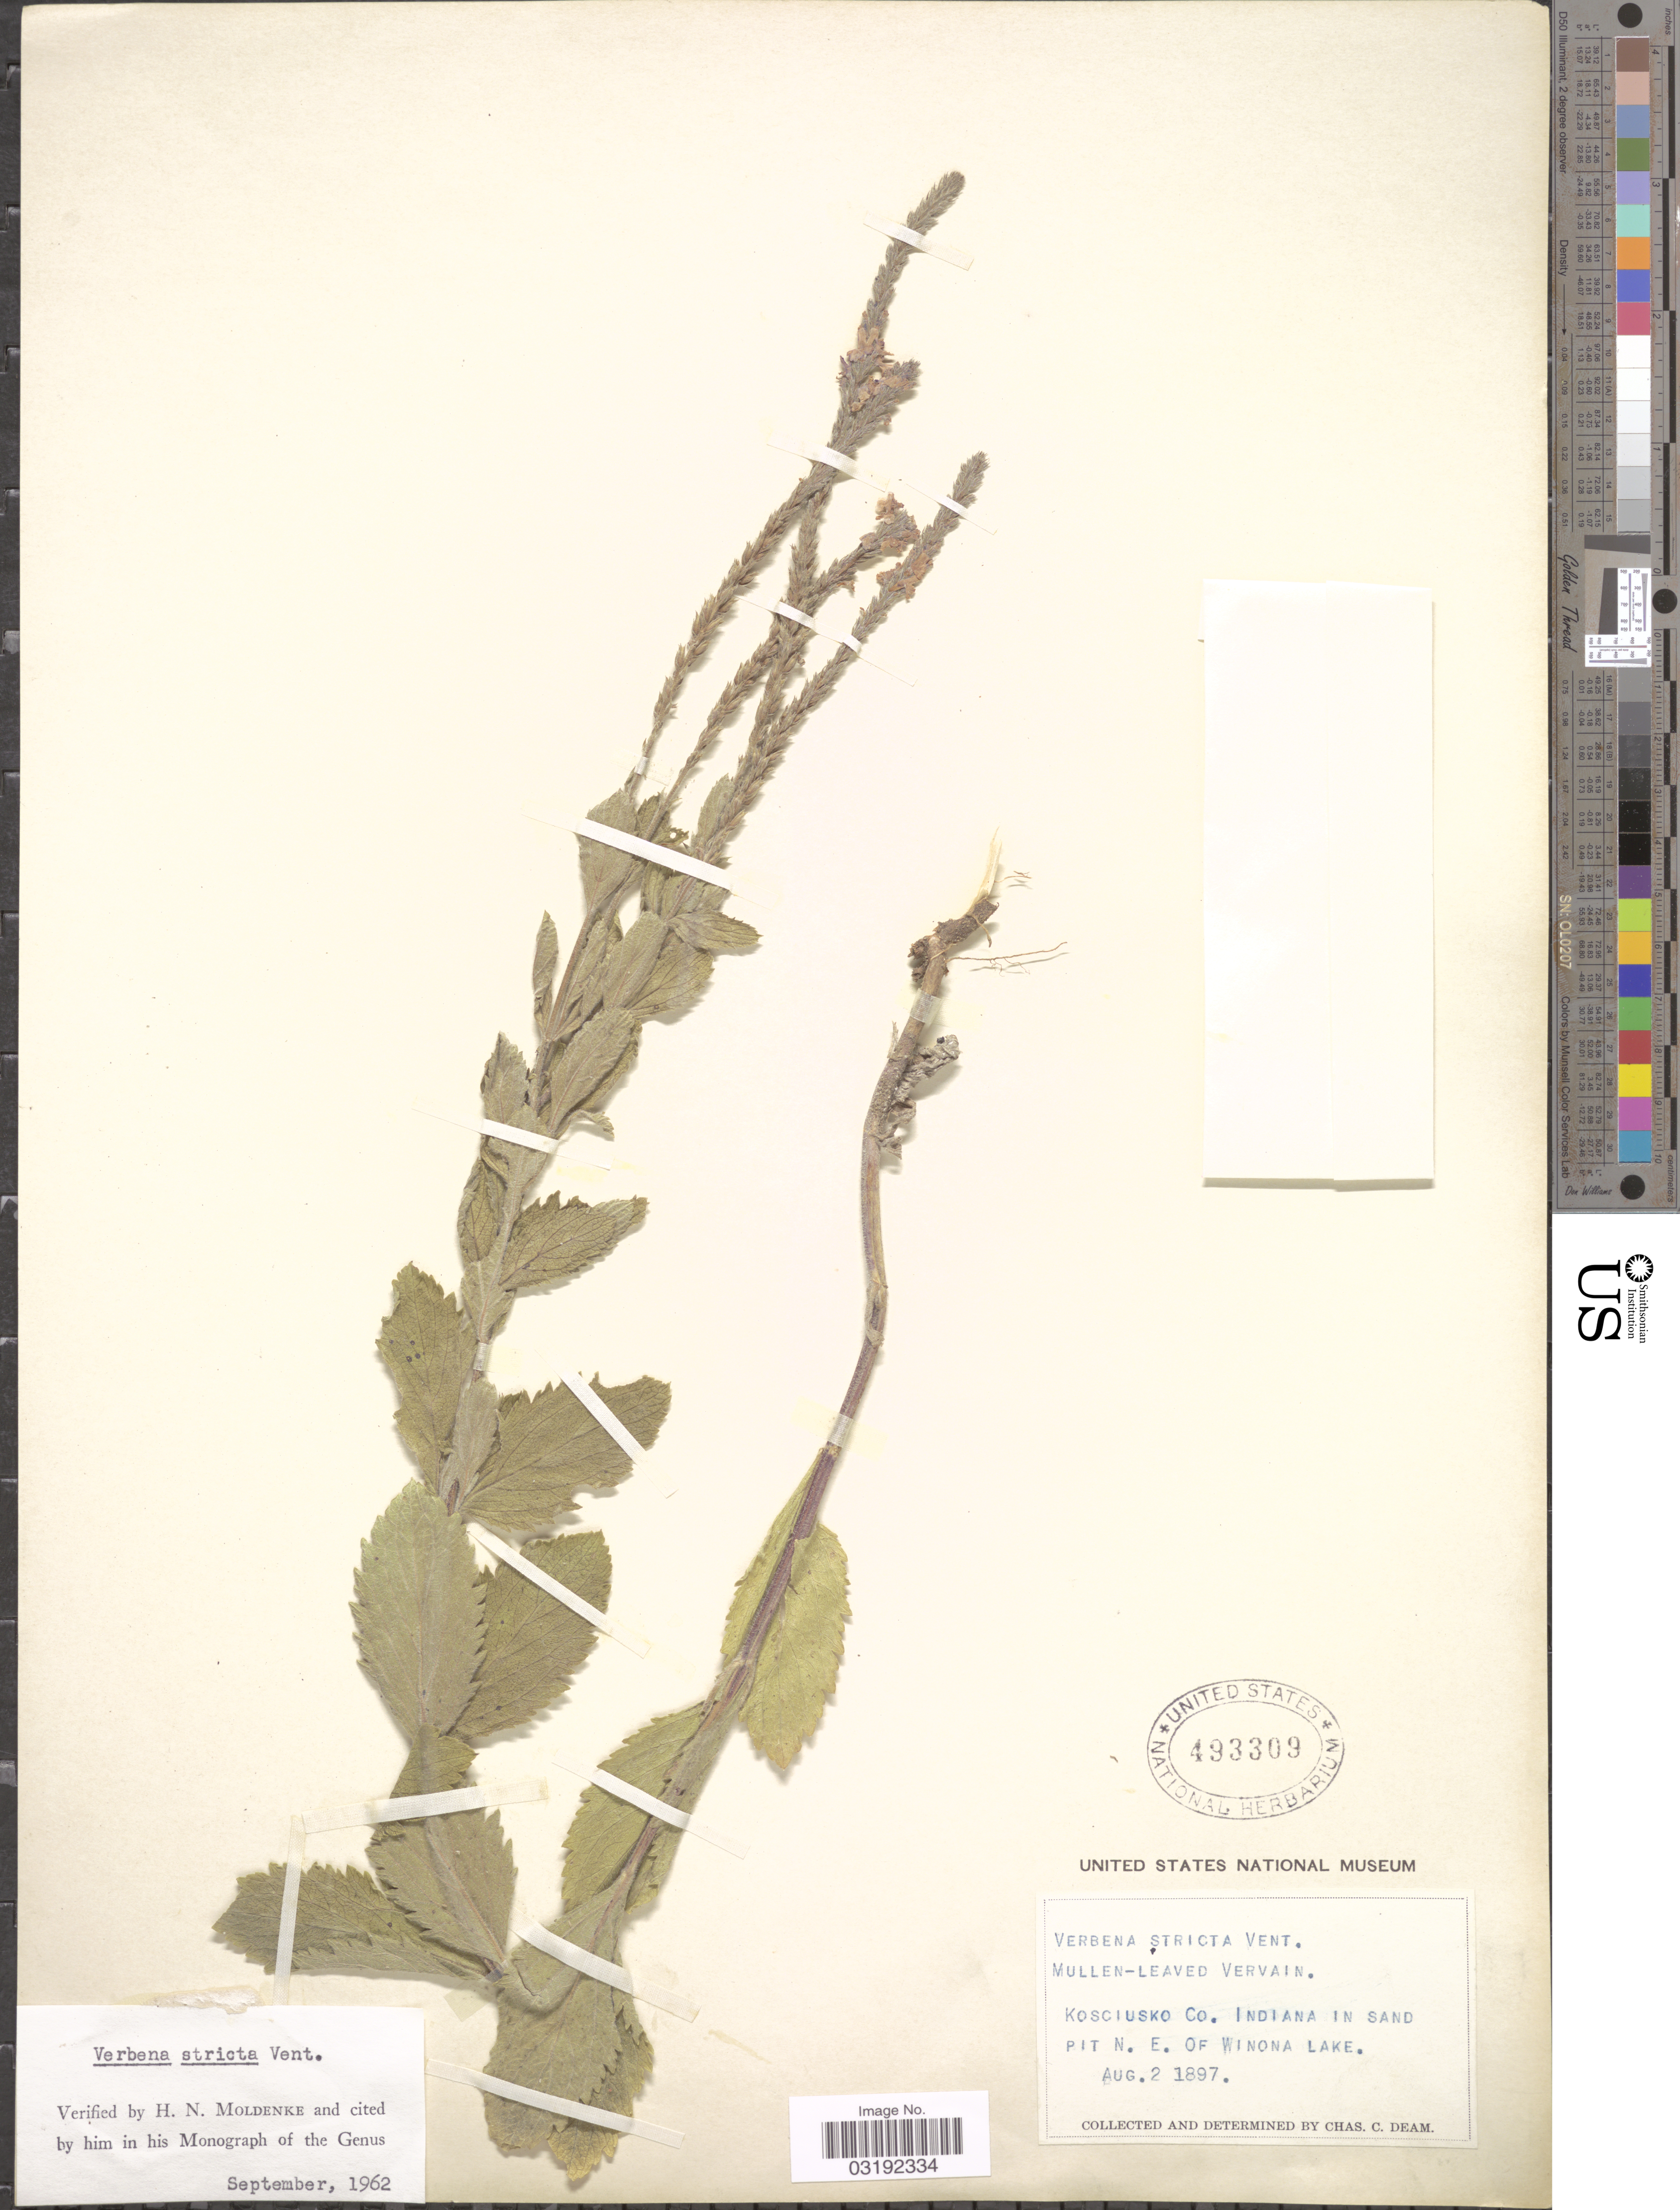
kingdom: Plantae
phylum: Tracheophyta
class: Magnoliopsida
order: Lamiales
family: Verbenaceae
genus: Verbena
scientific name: Verbena stricta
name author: Vent.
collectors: C. C. Deam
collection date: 1897-08-02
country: United States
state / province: Indiana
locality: Kosciusko Co. Indiana In sand Pit N. E. of Winona Lake.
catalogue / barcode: US 493309